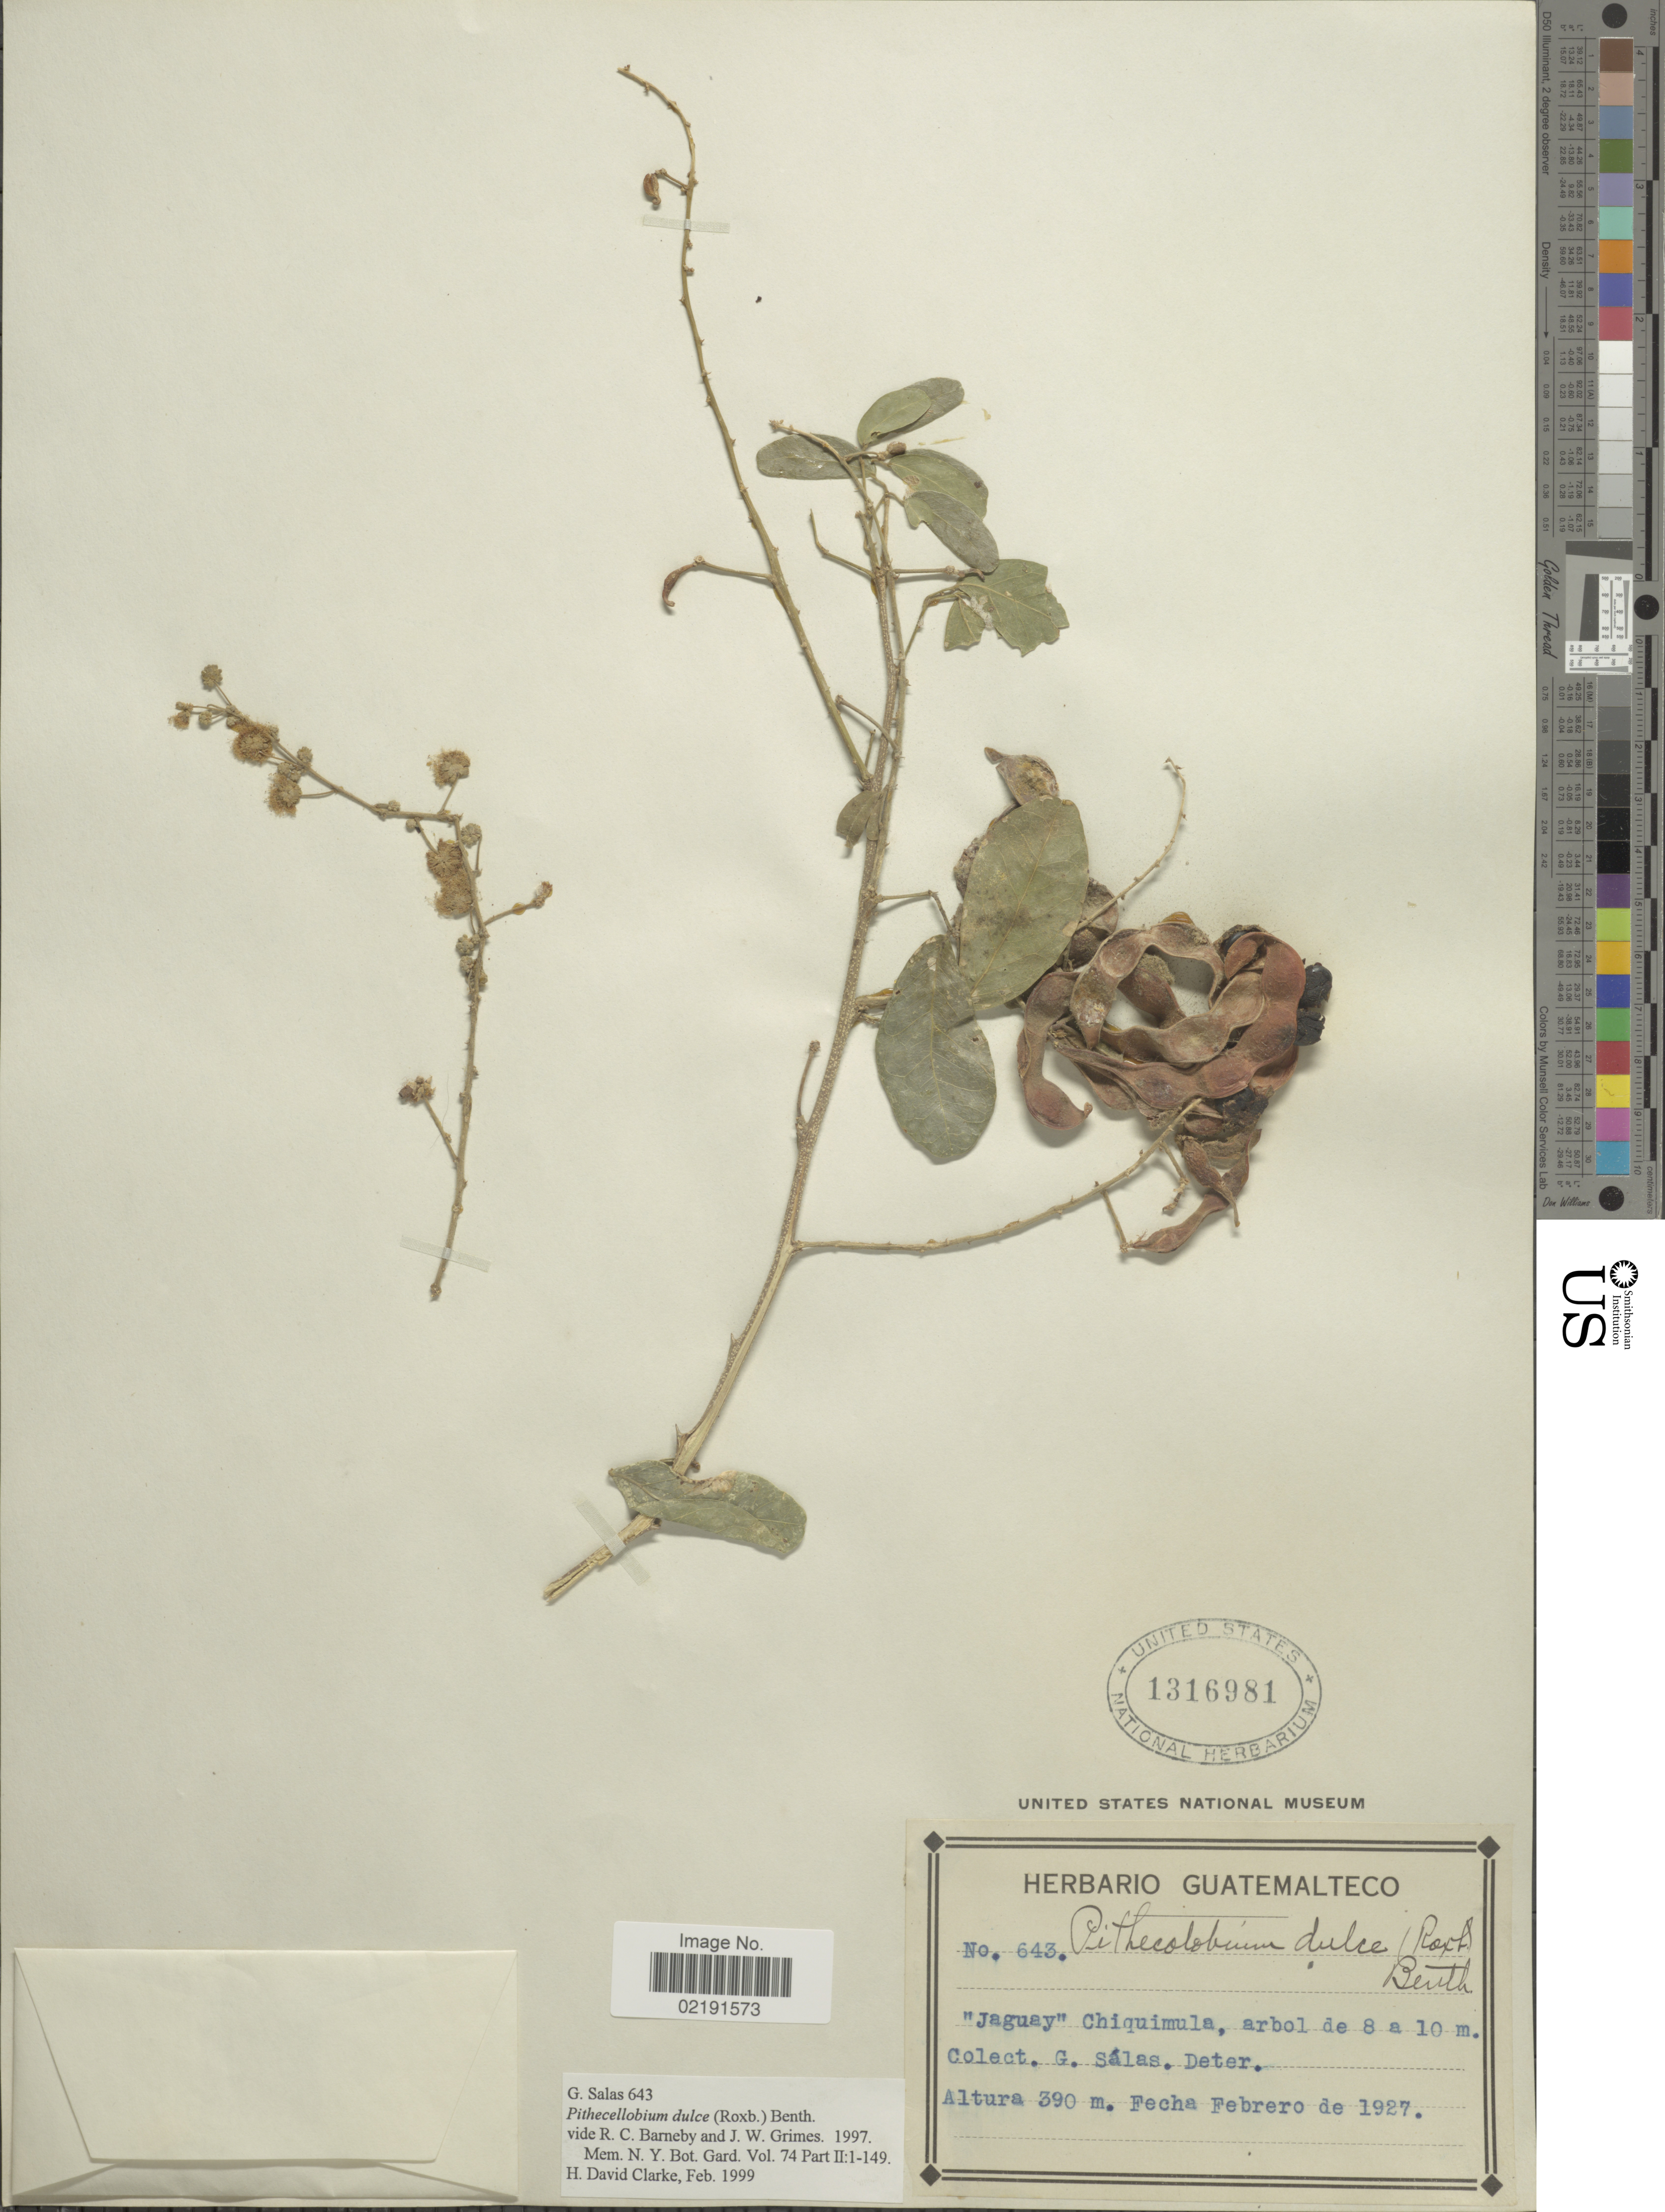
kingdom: Plantae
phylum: Tracheophyta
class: Magnoliopsida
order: Fabales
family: Fabaceae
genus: Pithecellobium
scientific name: Pithecellobium dulce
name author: (Roxb.) Benth.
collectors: G. Salas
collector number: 643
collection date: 1927-02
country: Guatemala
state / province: Chiquimula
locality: Jaguay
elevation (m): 390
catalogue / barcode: US 1316981